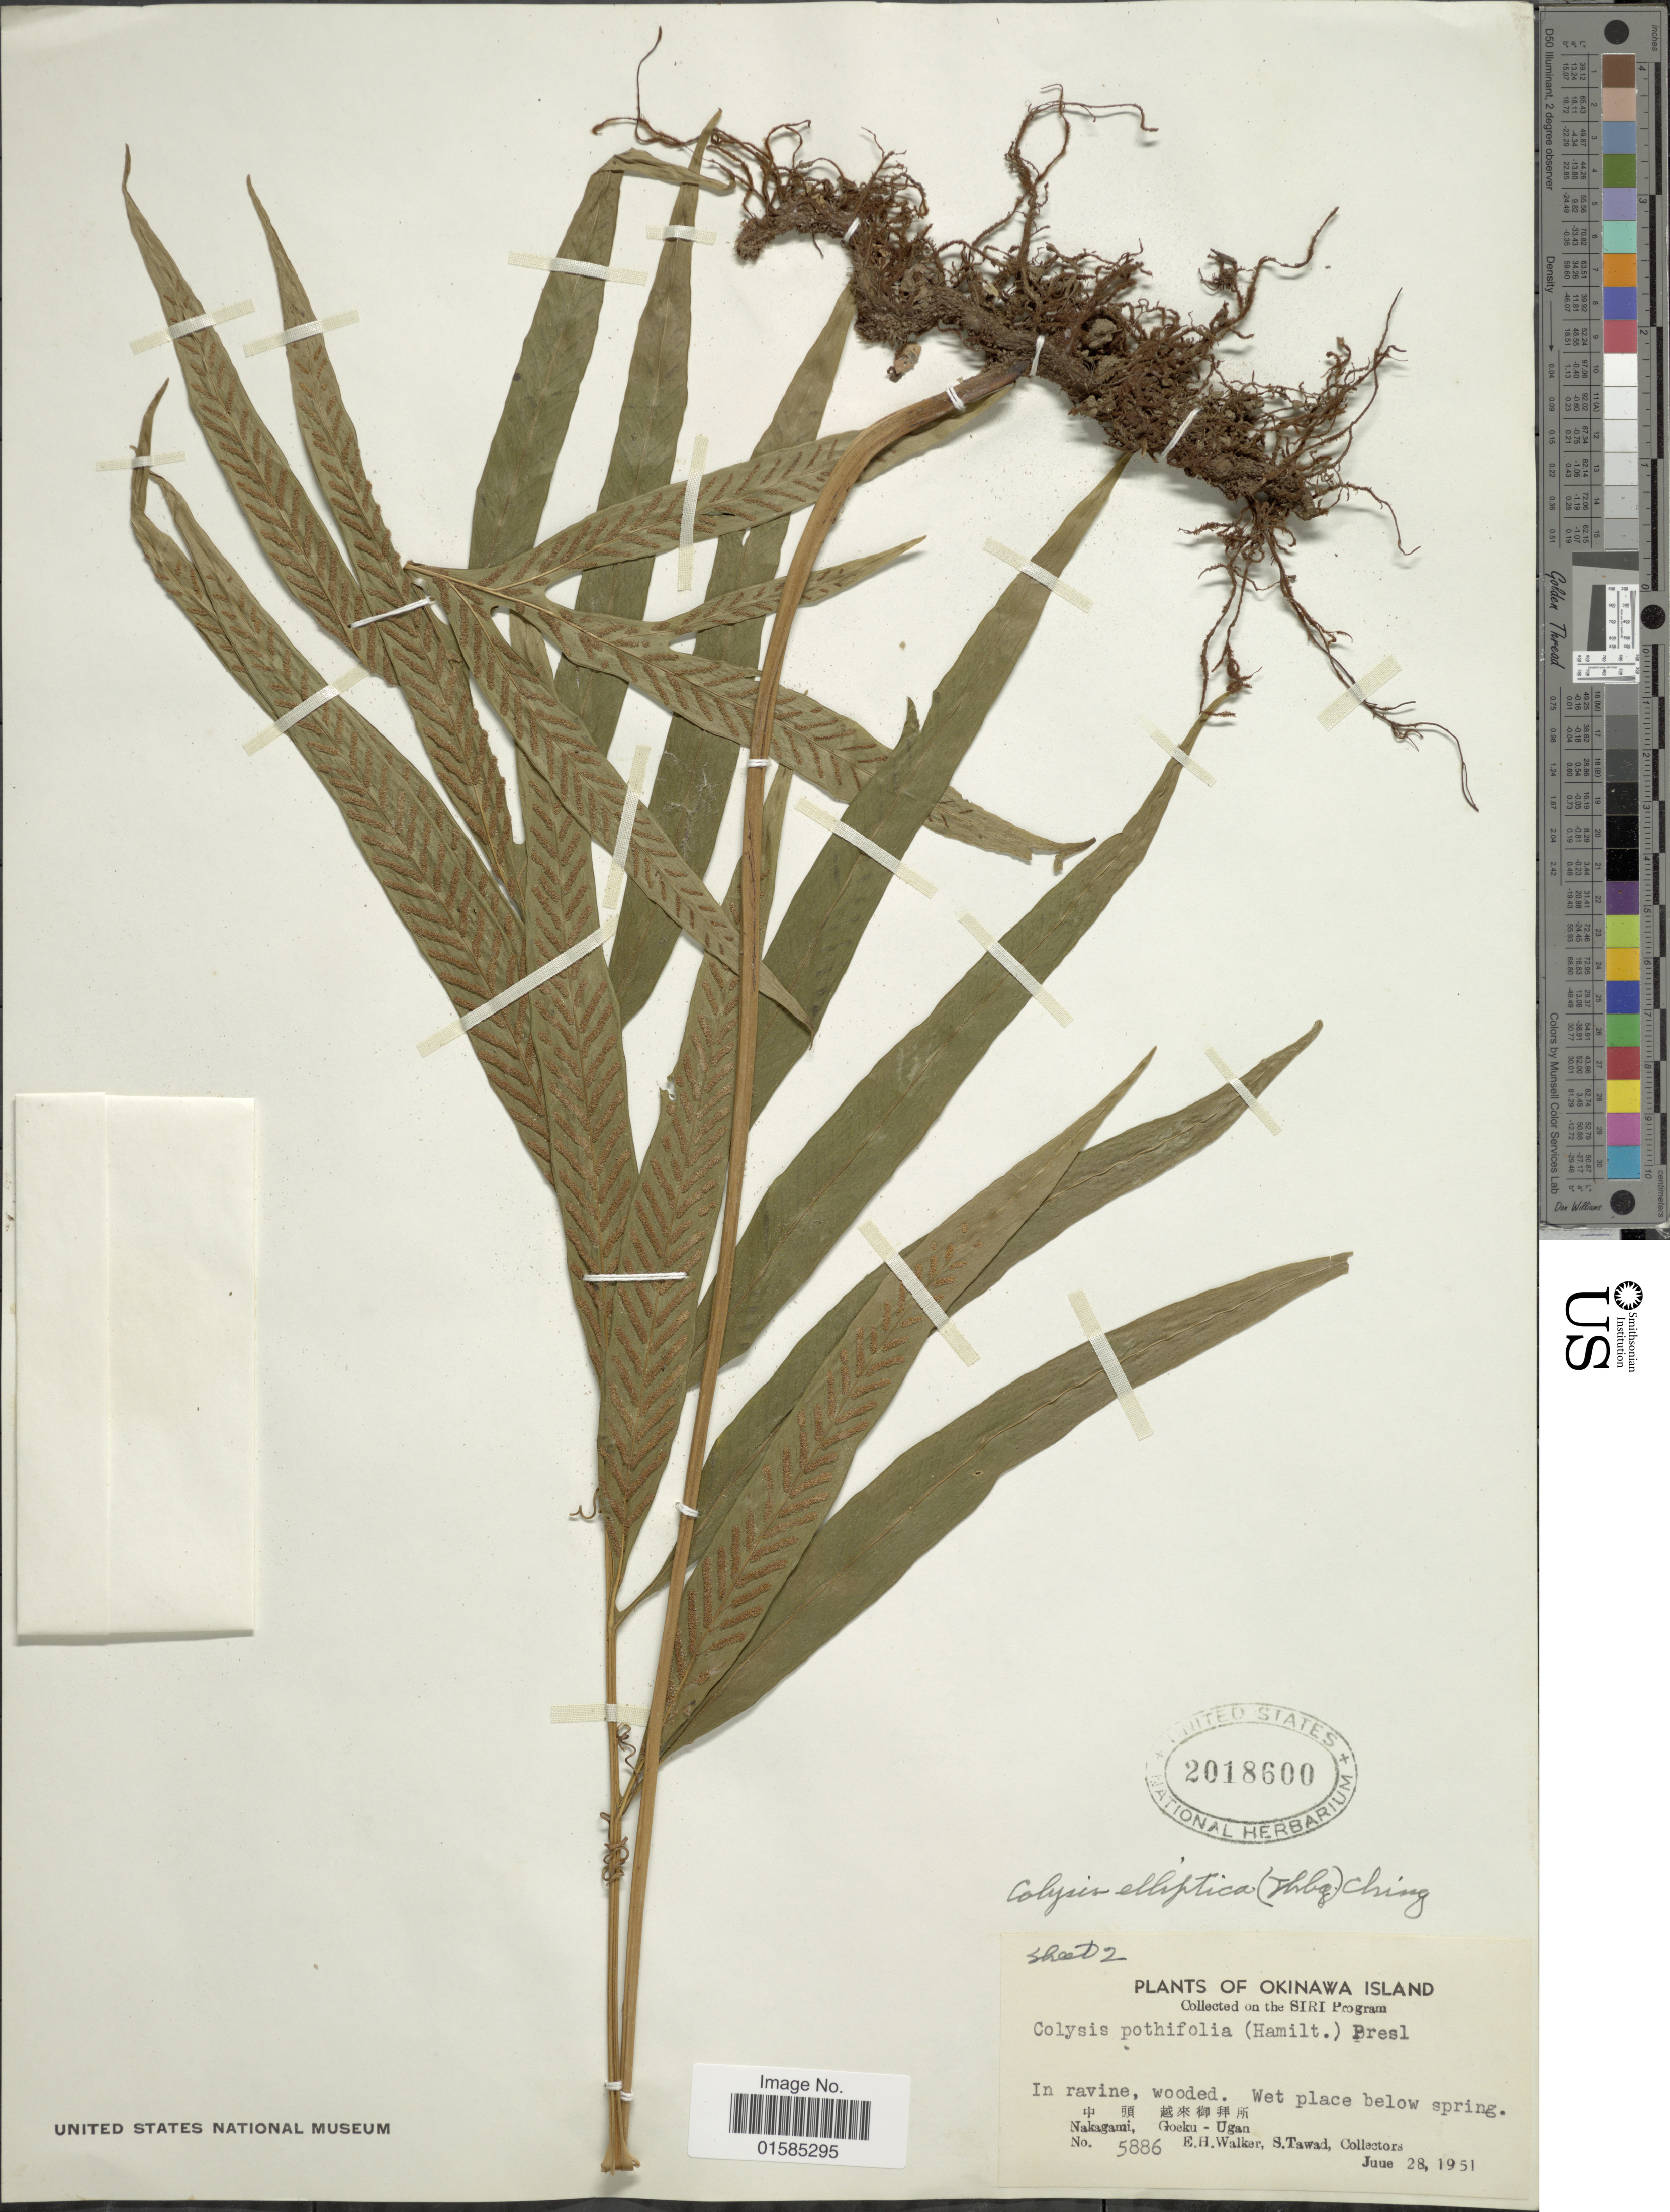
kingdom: Plantae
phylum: Tracheophyta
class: Polypodiopsida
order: Polypodiales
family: Polypodiaceae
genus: Leptochilus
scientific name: Leptochilus ellipticus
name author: (Thunb.) Noot.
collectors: E. H. Walker & S. Tawad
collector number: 5886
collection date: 1951-06-28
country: Japan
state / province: Okinawa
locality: Okinawa Island, Nakagami, Goeku-Ugan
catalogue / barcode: US 2018600